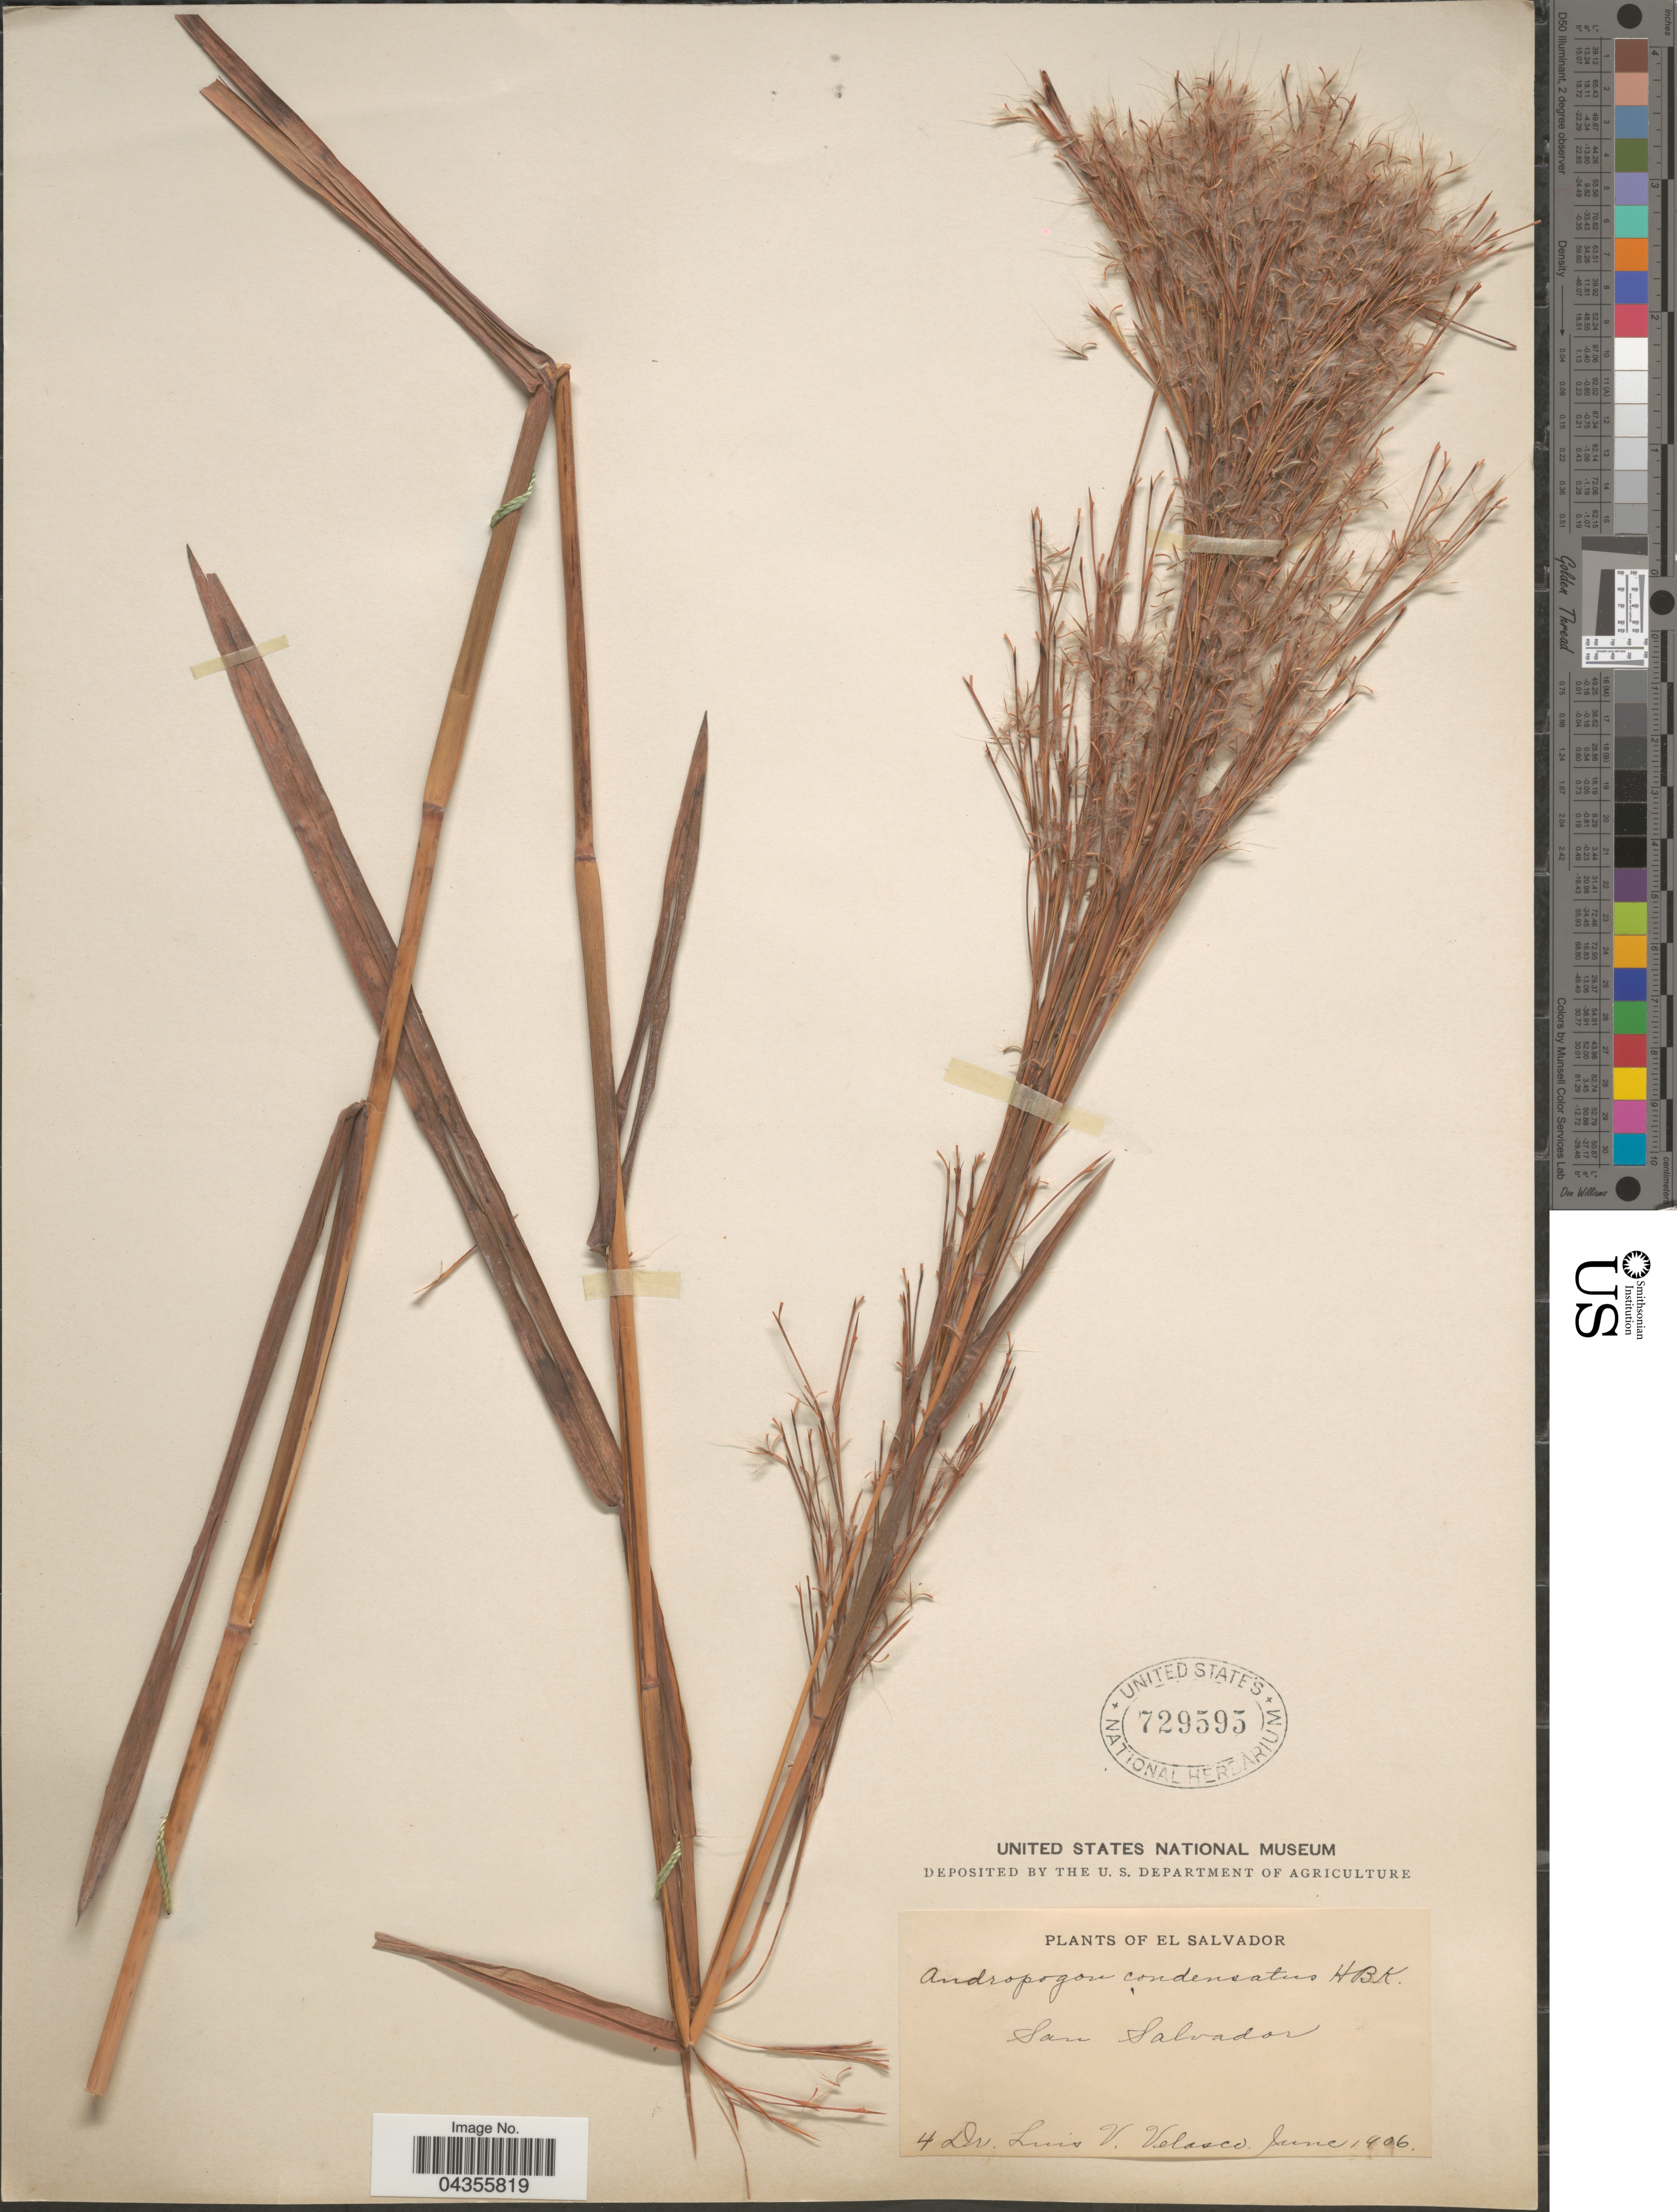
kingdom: Plantae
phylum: Tracheophyta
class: Liliopsida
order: Poales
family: Poaceae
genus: Schizachyrium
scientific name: Schizachyrium condensatum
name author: (Kunth) Nees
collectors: L. Velasco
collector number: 4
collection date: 1906-06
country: El Salvador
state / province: San Salvador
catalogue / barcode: US 729595